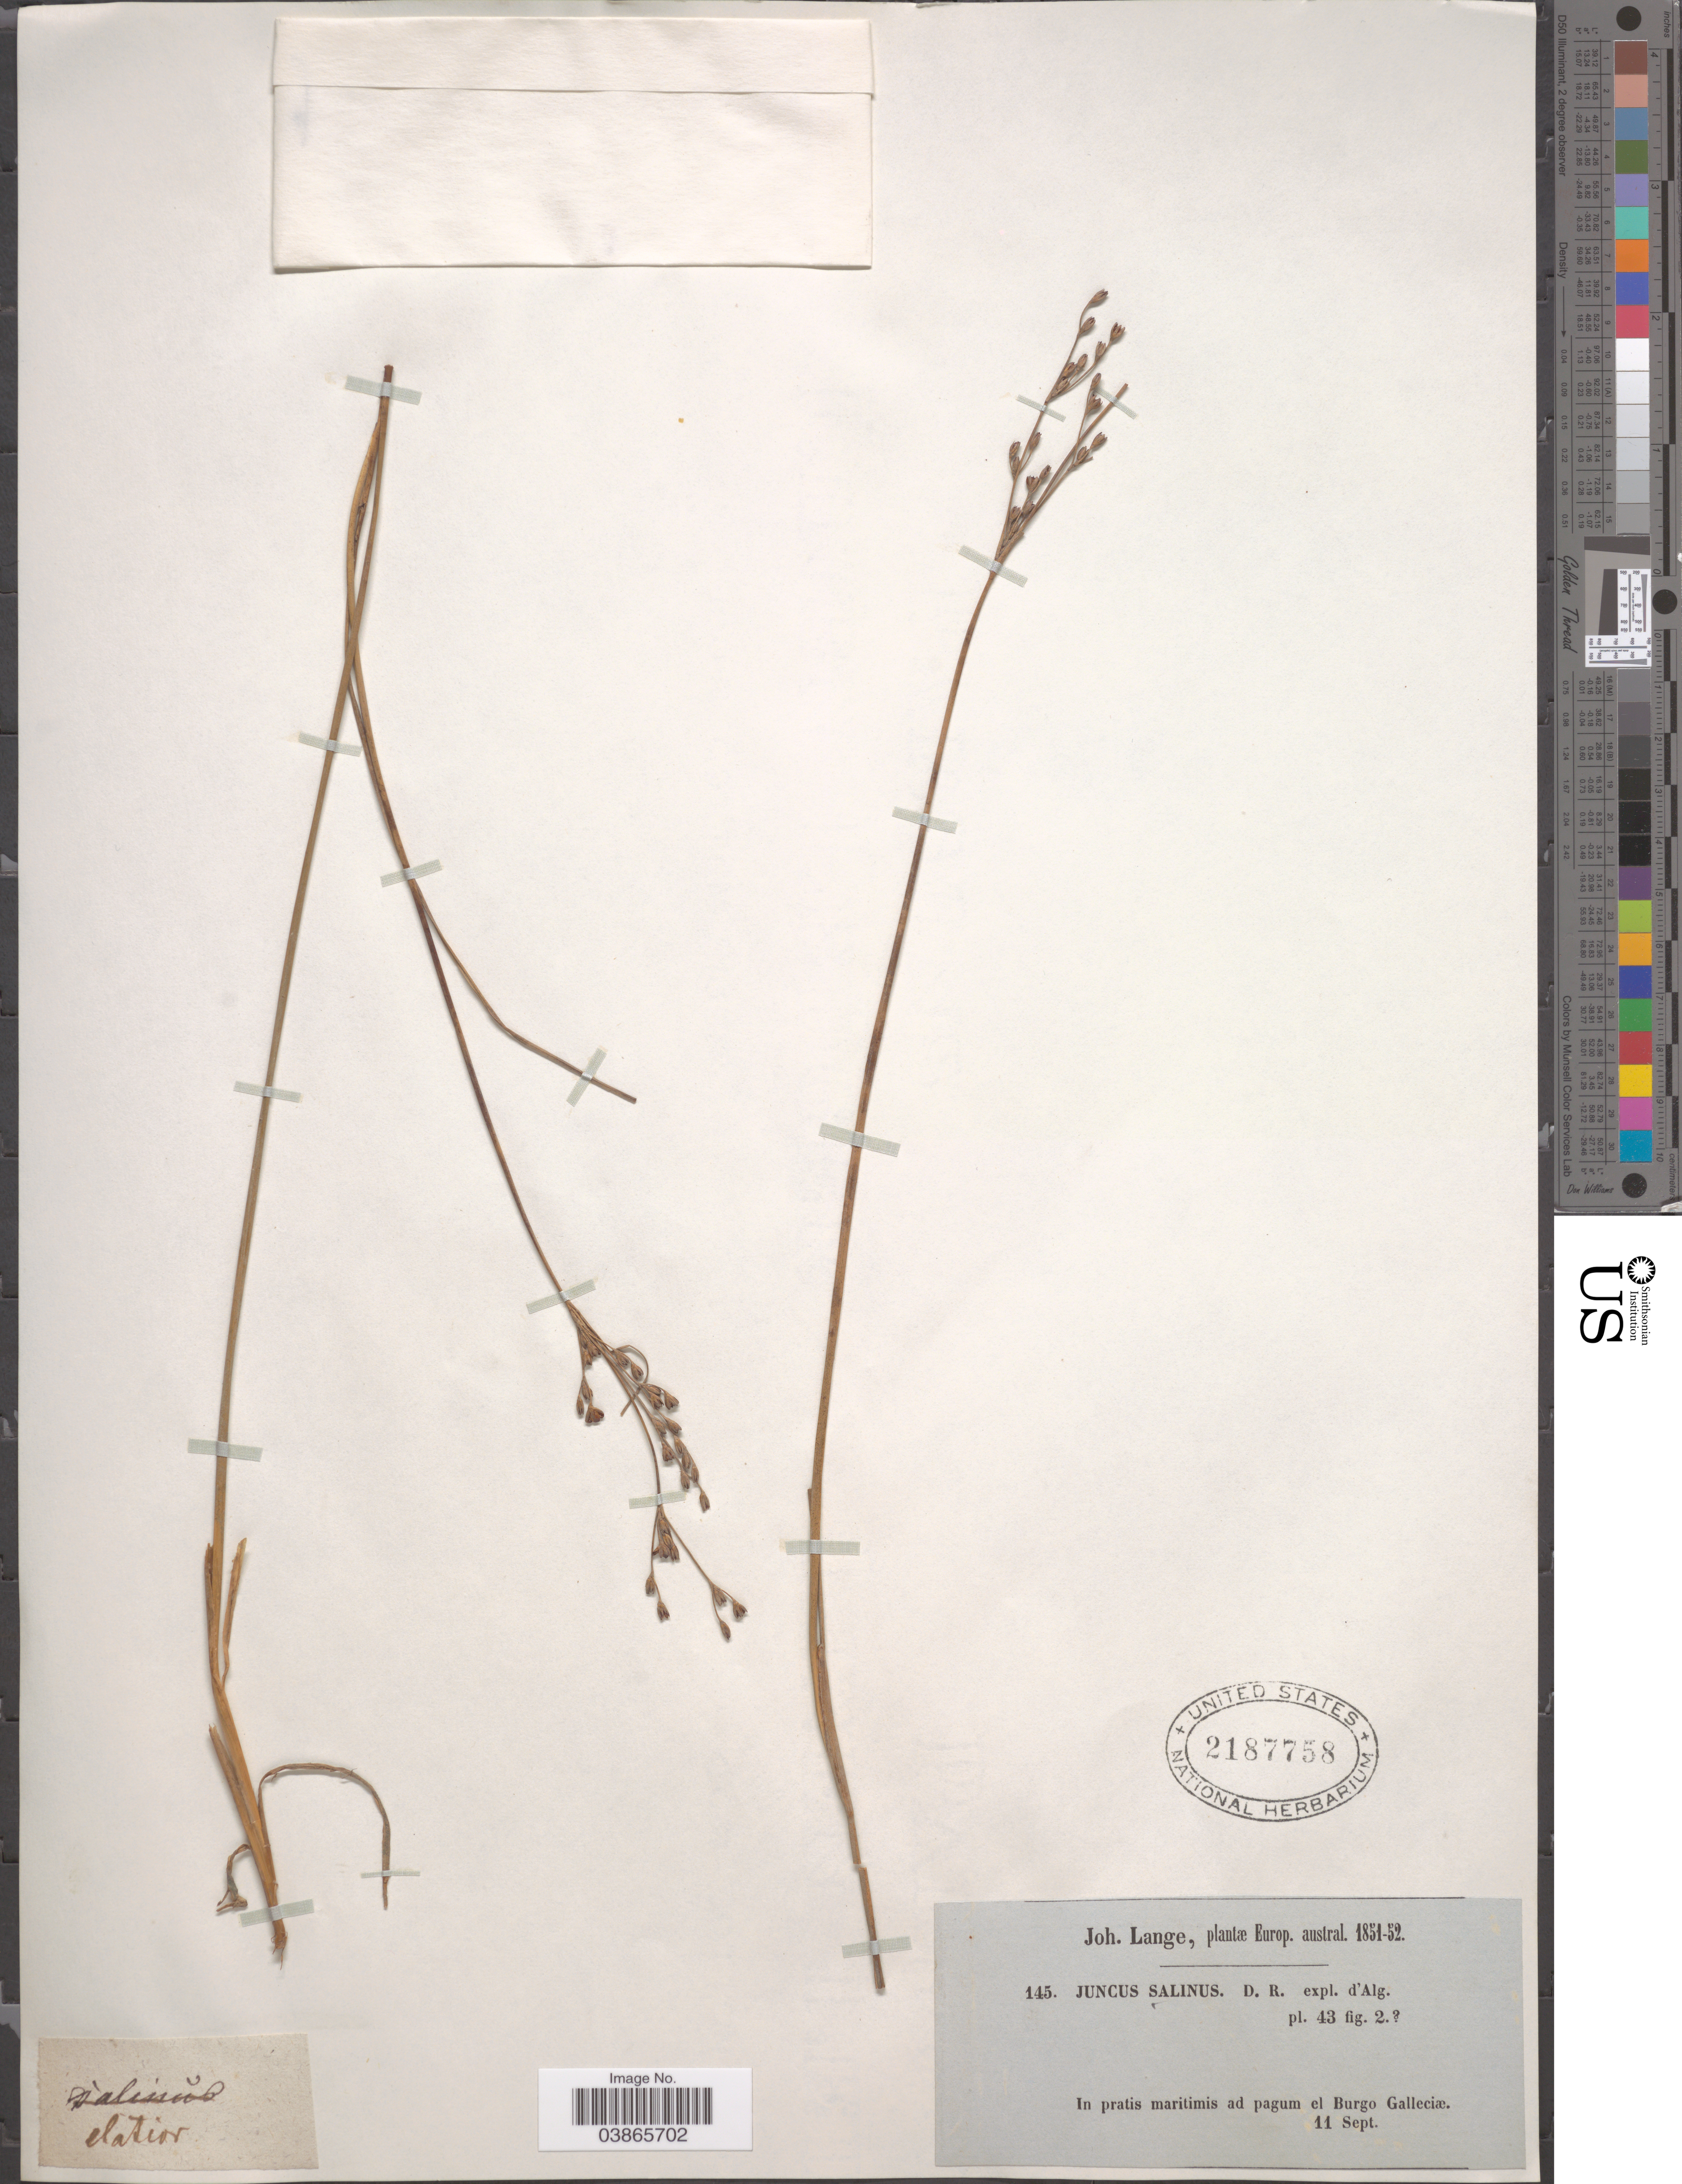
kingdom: Plantae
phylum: Tracheophyta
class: Liliopsida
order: Poales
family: Juncaceae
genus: Juncus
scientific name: Juncus salinus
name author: Durieu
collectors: J. M. C. Lange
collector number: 145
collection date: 1851-09-11/1952-09-11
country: France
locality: Europ. austral. In pratis maritimis ad pagum el Burgo Galleciæ.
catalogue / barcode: US 2187758